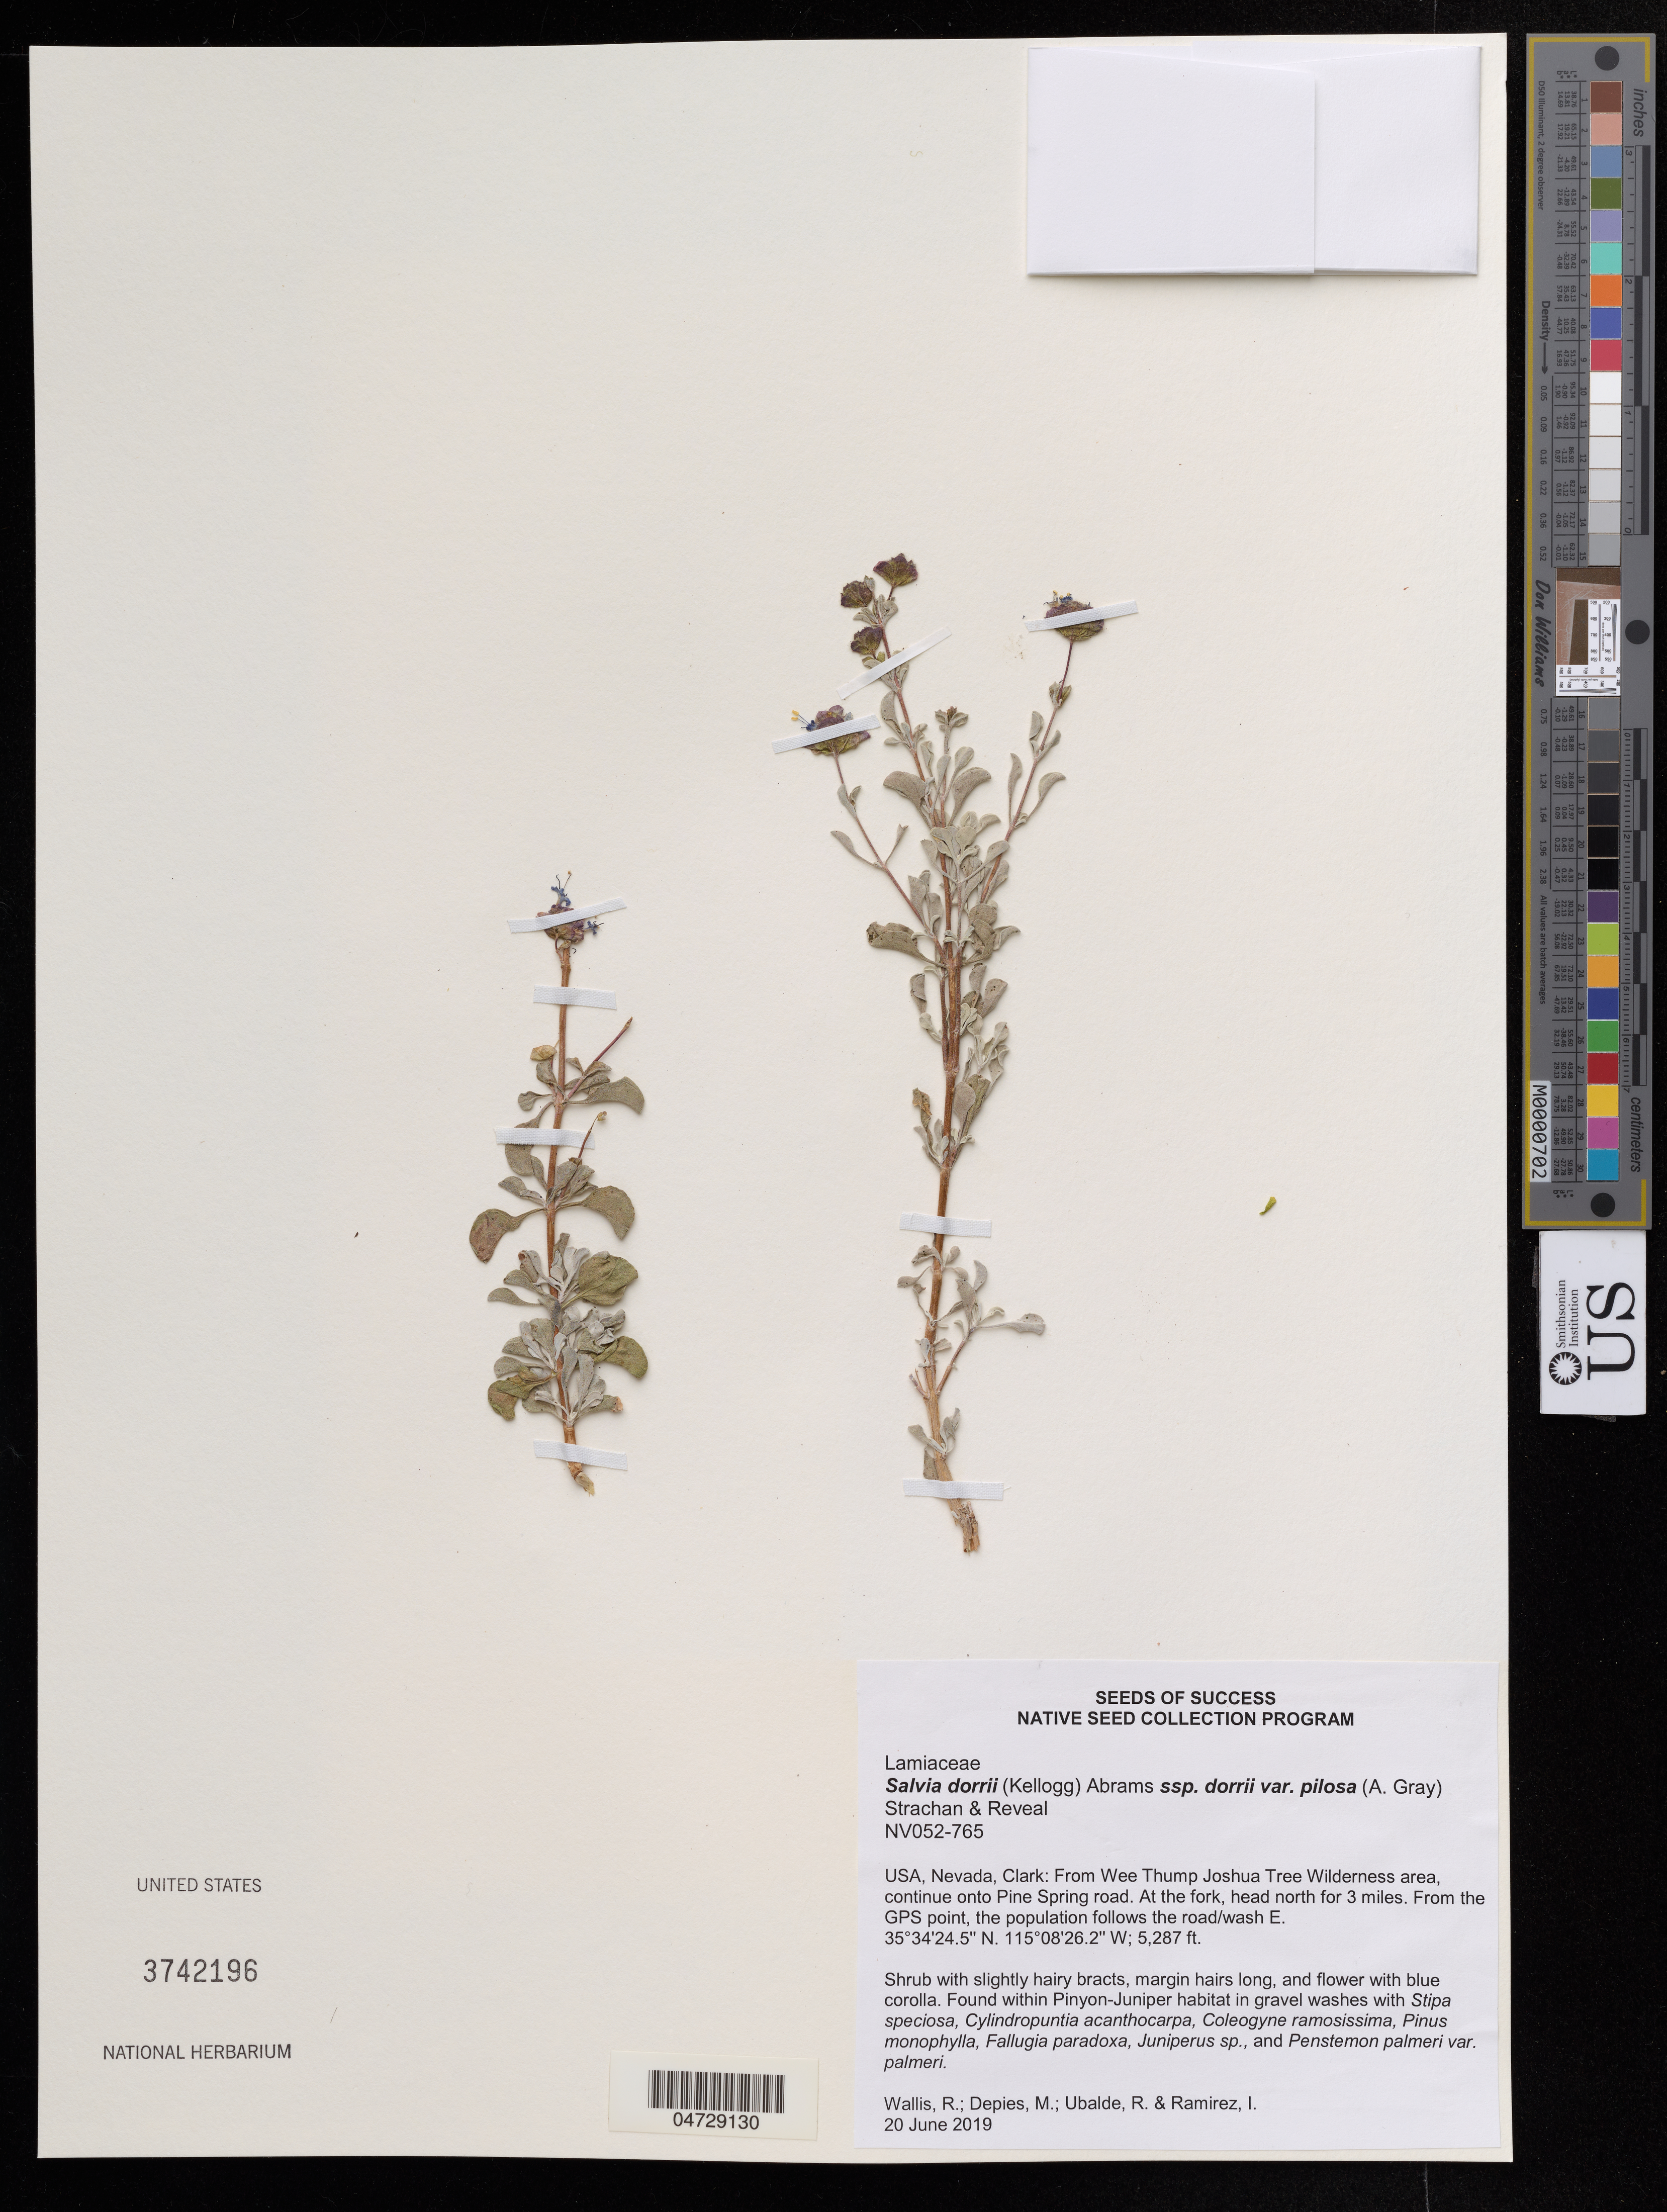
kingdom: Plantae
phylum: Tracheophyta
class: Magnoliopsida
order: Lamiales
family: Lamiaceae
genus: Salvia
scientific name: Salvia dorrii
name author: (Kellogg) Abrams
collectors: R. Wallis, M. Depies & R. Ubalde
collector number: NV052-765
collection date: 2019-06-20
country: United States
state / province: Nevada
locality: Clark: From Wee Thump Joshua Tree Wilderness area, continue onto Pine Spring road. At the fork, head north for 3 miles. From the GPS point, the population follows the road/wash E.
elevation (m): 1611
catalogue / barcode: US 3742196